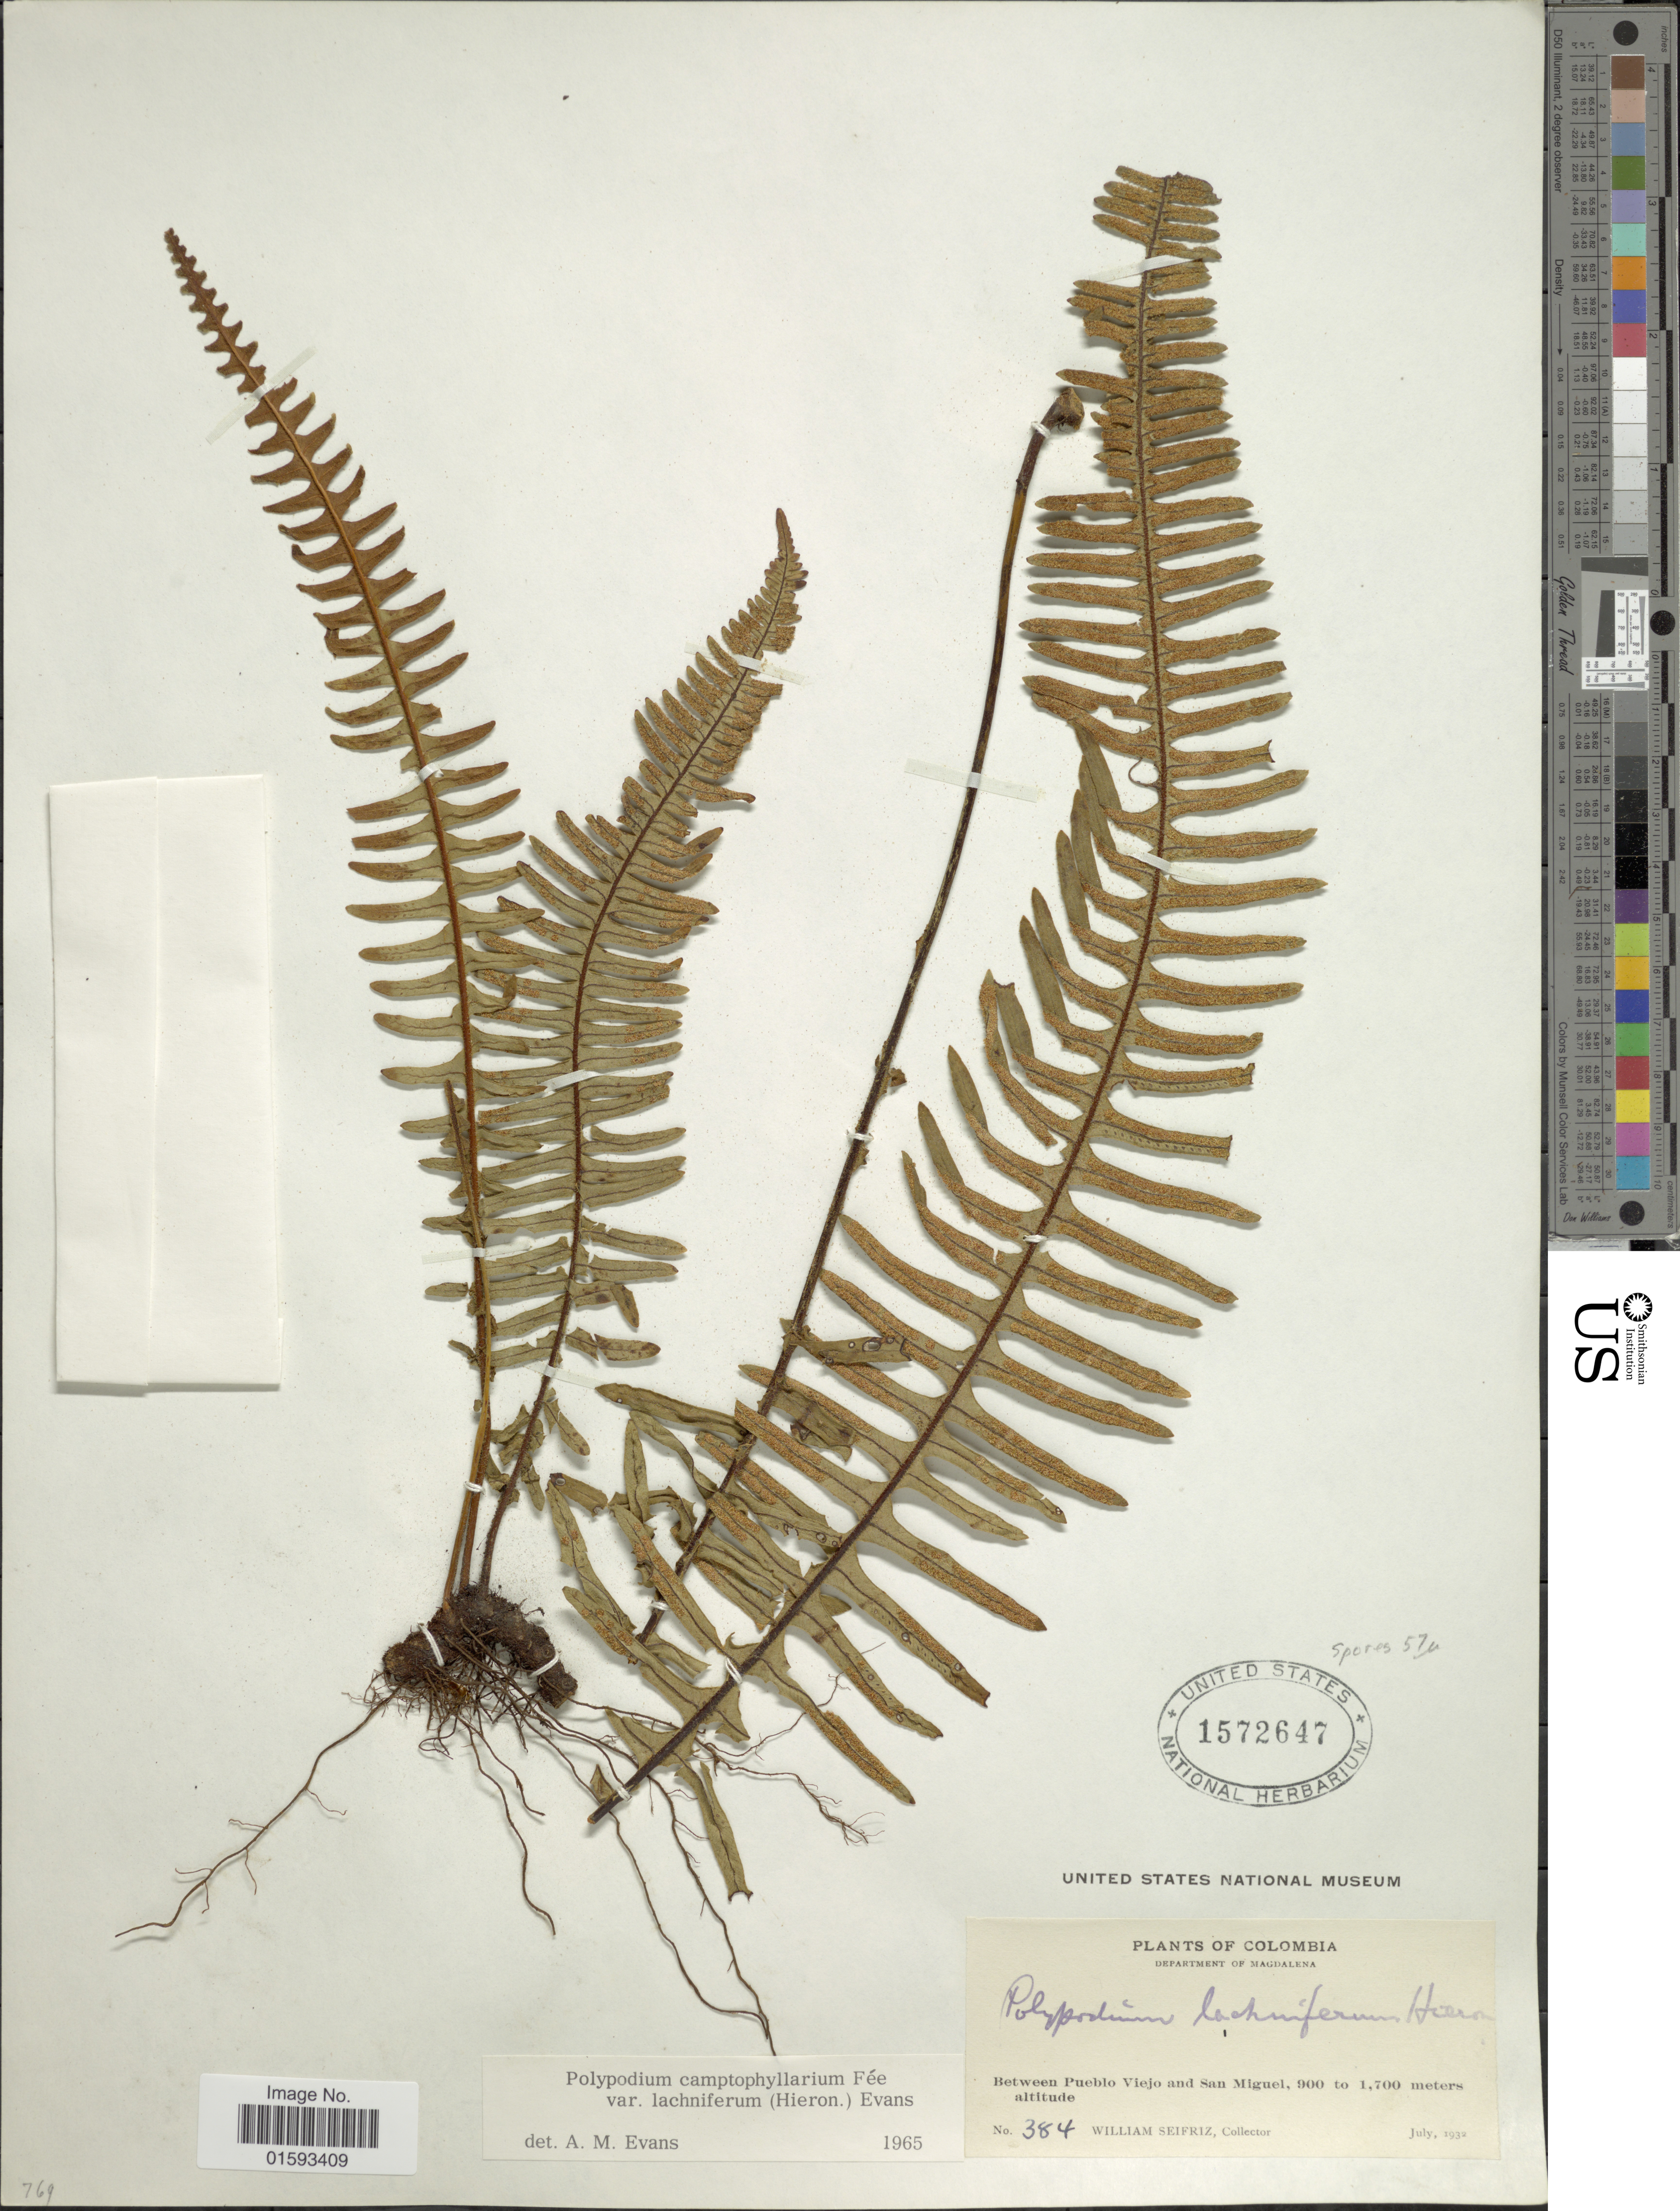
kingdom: Plantae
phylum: Tracheophyta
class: Polypodiopsida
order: Polypodiales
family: Polypodiaceae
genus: Pecluma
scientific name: Pecluma camptophyllaria var. lachnifera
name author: (Hieron.) Lellinger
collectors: W. Seifriz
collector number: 384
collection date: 1932-07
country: Colombia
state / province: Magdalena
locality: Between Pueblo Viejo and San Miguel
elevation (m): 900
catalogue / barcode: US 1572647